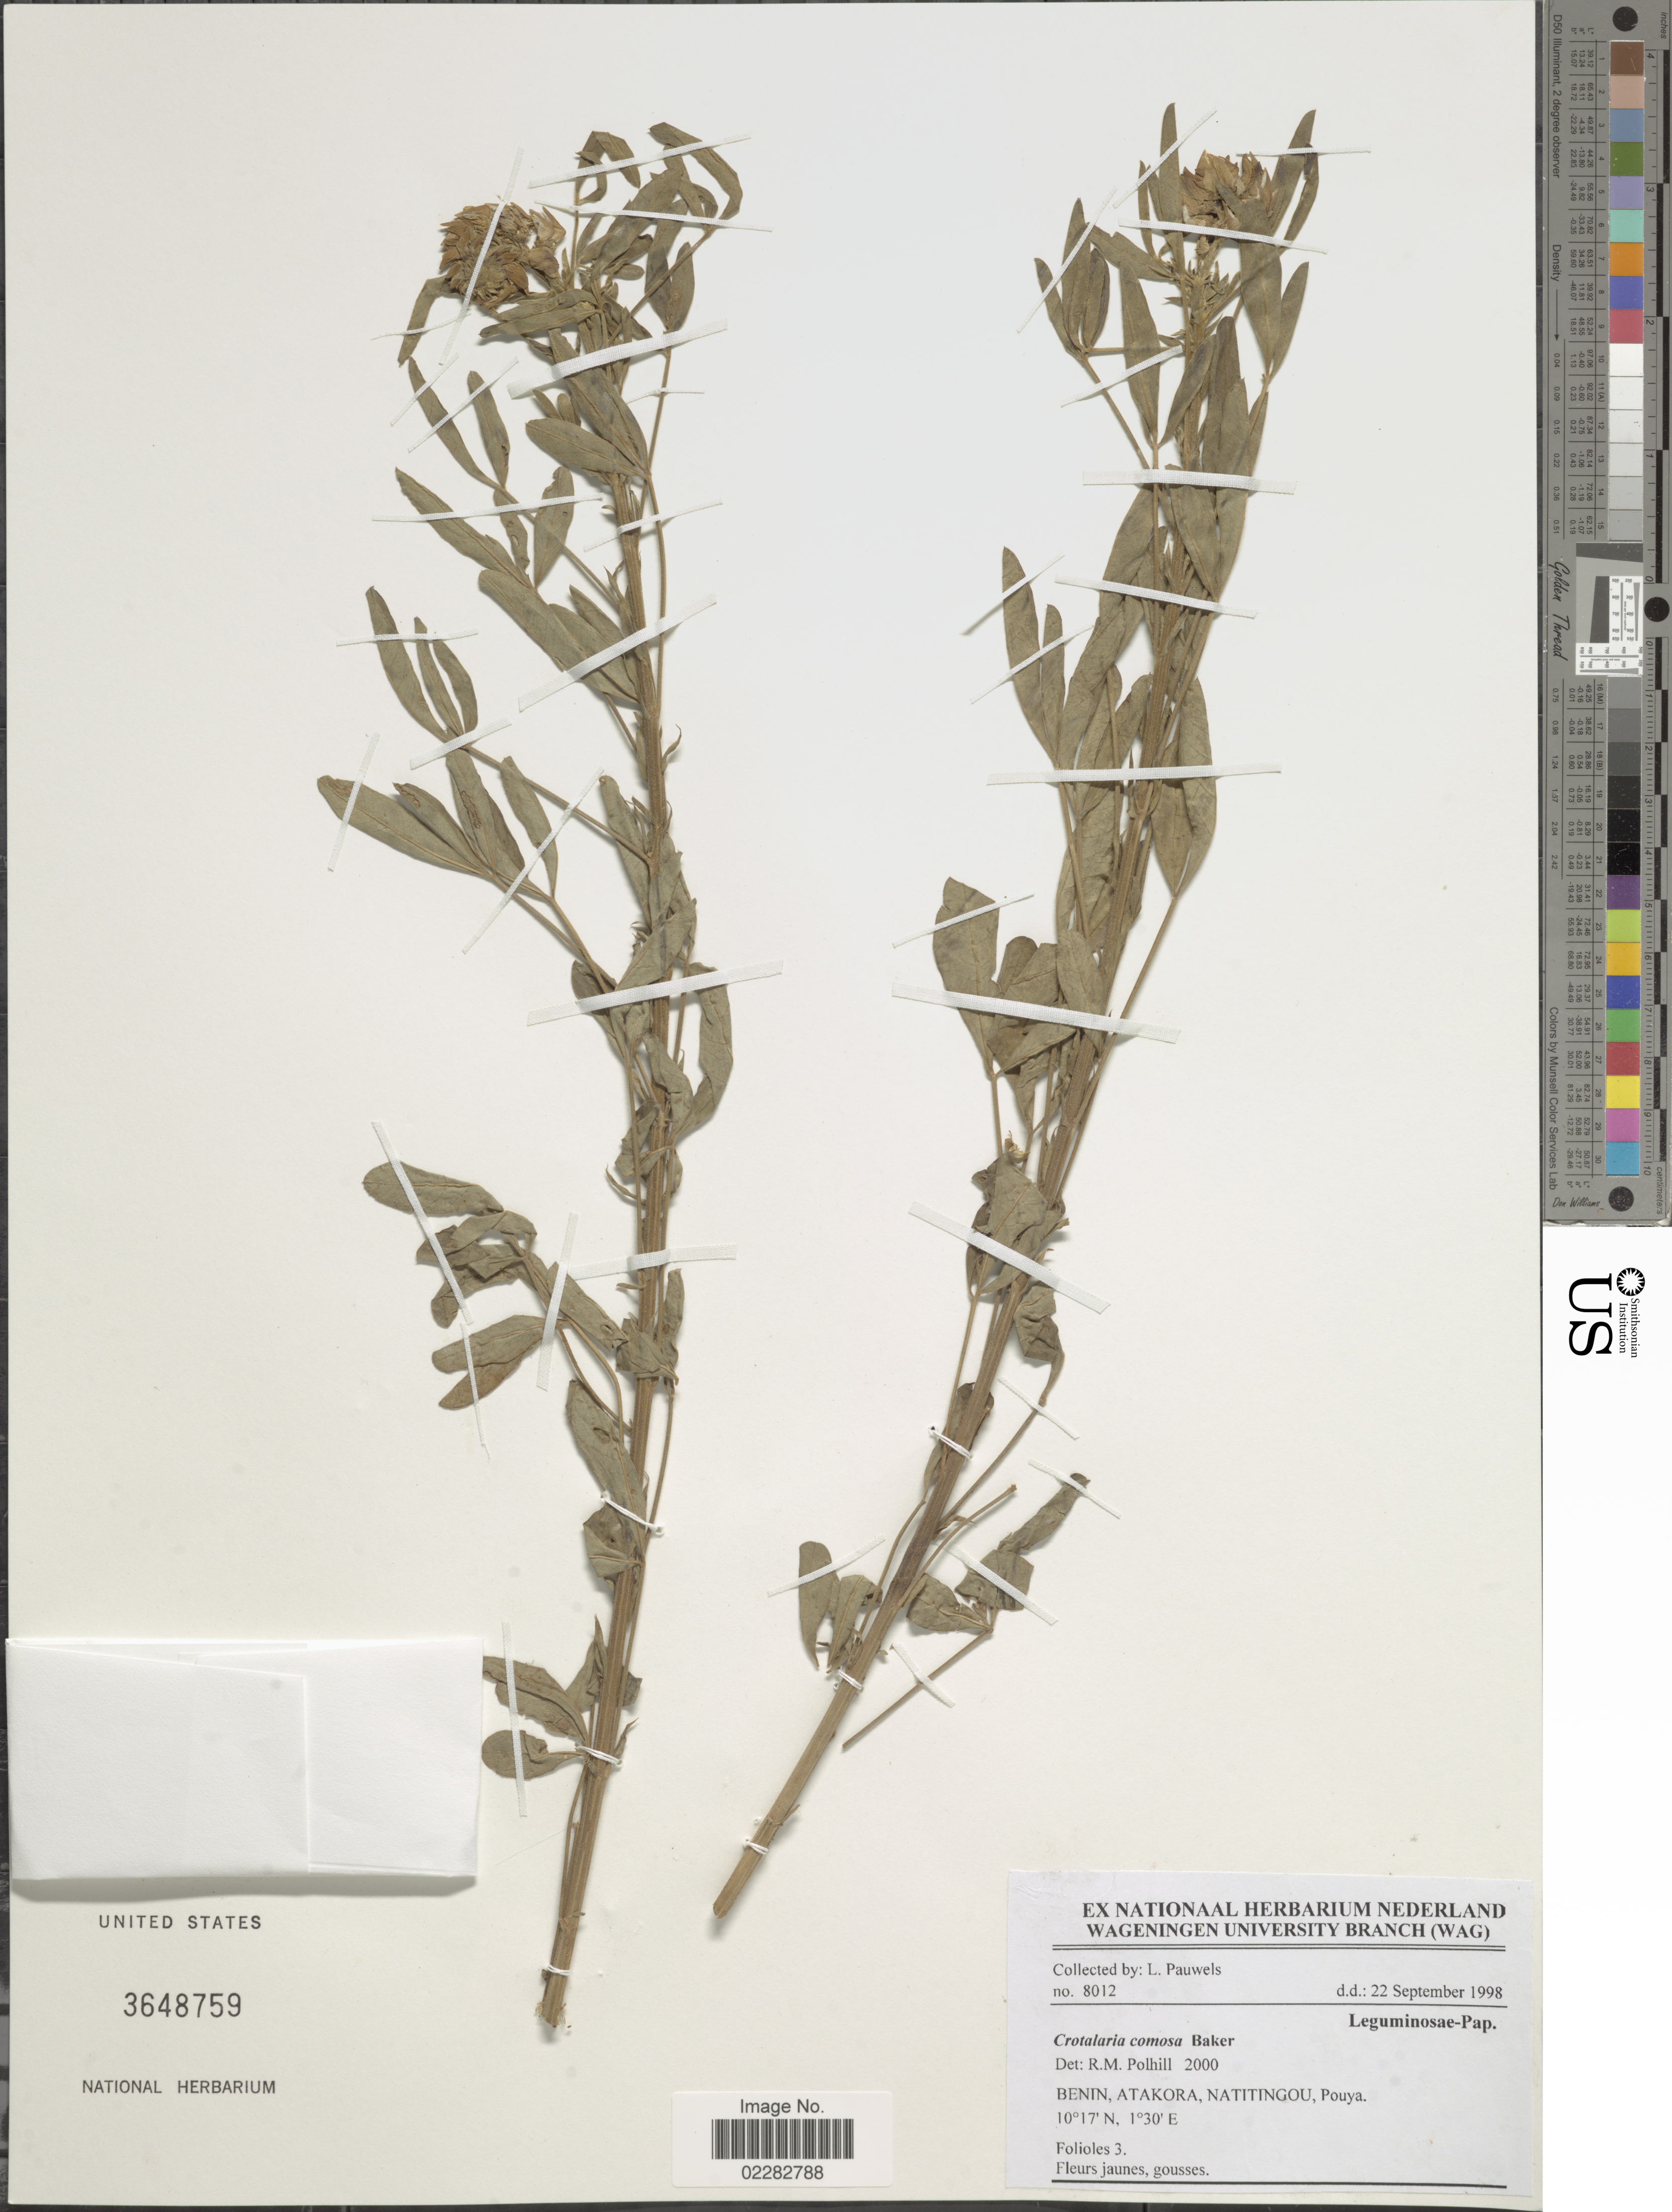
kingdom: Plantae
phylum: Tracheophyta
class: Magnoliopsida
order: Fabales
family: Fabaceae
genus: Crotalaria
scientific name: Crotalaria comosa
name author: Baker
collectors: L. Pauwels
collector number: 8012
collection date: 1998-09-22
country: Benin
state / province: Atakora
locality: Natitingou, Pouya.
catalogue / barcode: US 3648759